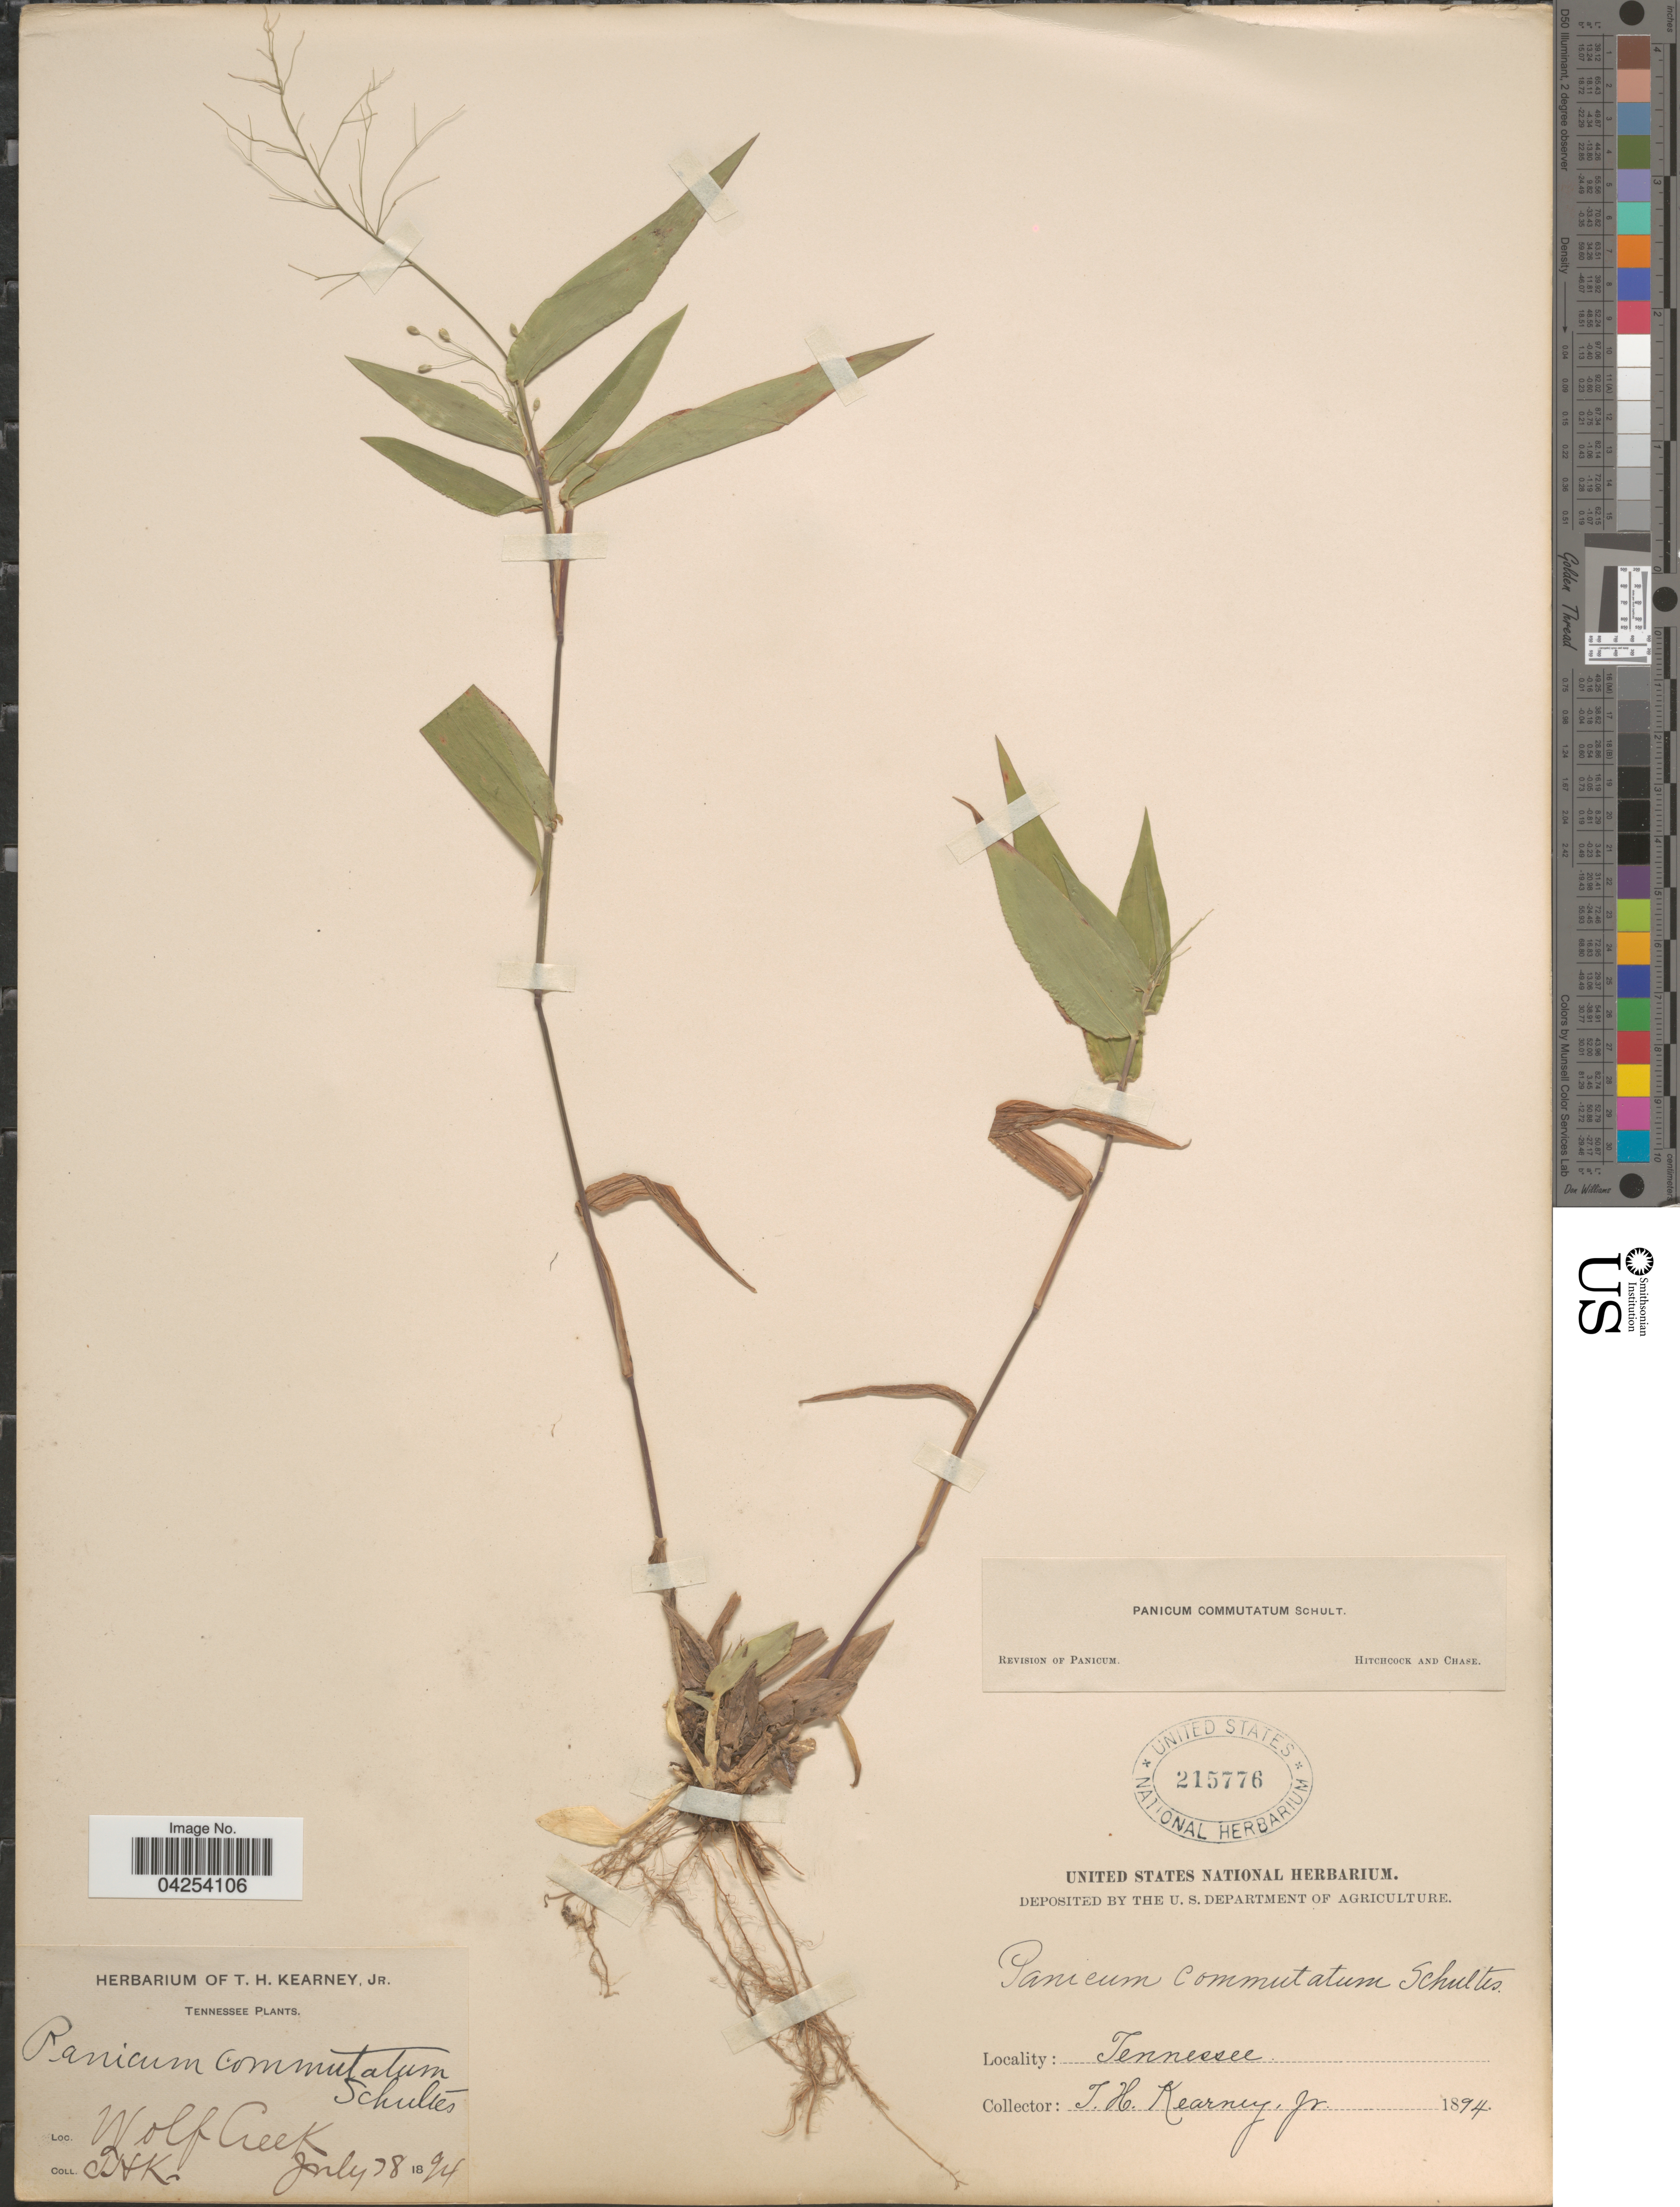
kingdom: Plantae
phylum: Tracheophyta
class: Liliopsida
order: Poales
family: Poaceae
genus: Dichanthelium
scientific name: Dichanthelium commutatum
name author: (Schult.) Gould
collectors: T. H. Kearney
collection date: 1824-07-28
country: United States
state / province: Tennessee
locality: Wolf Creek.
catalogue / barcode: US 215776